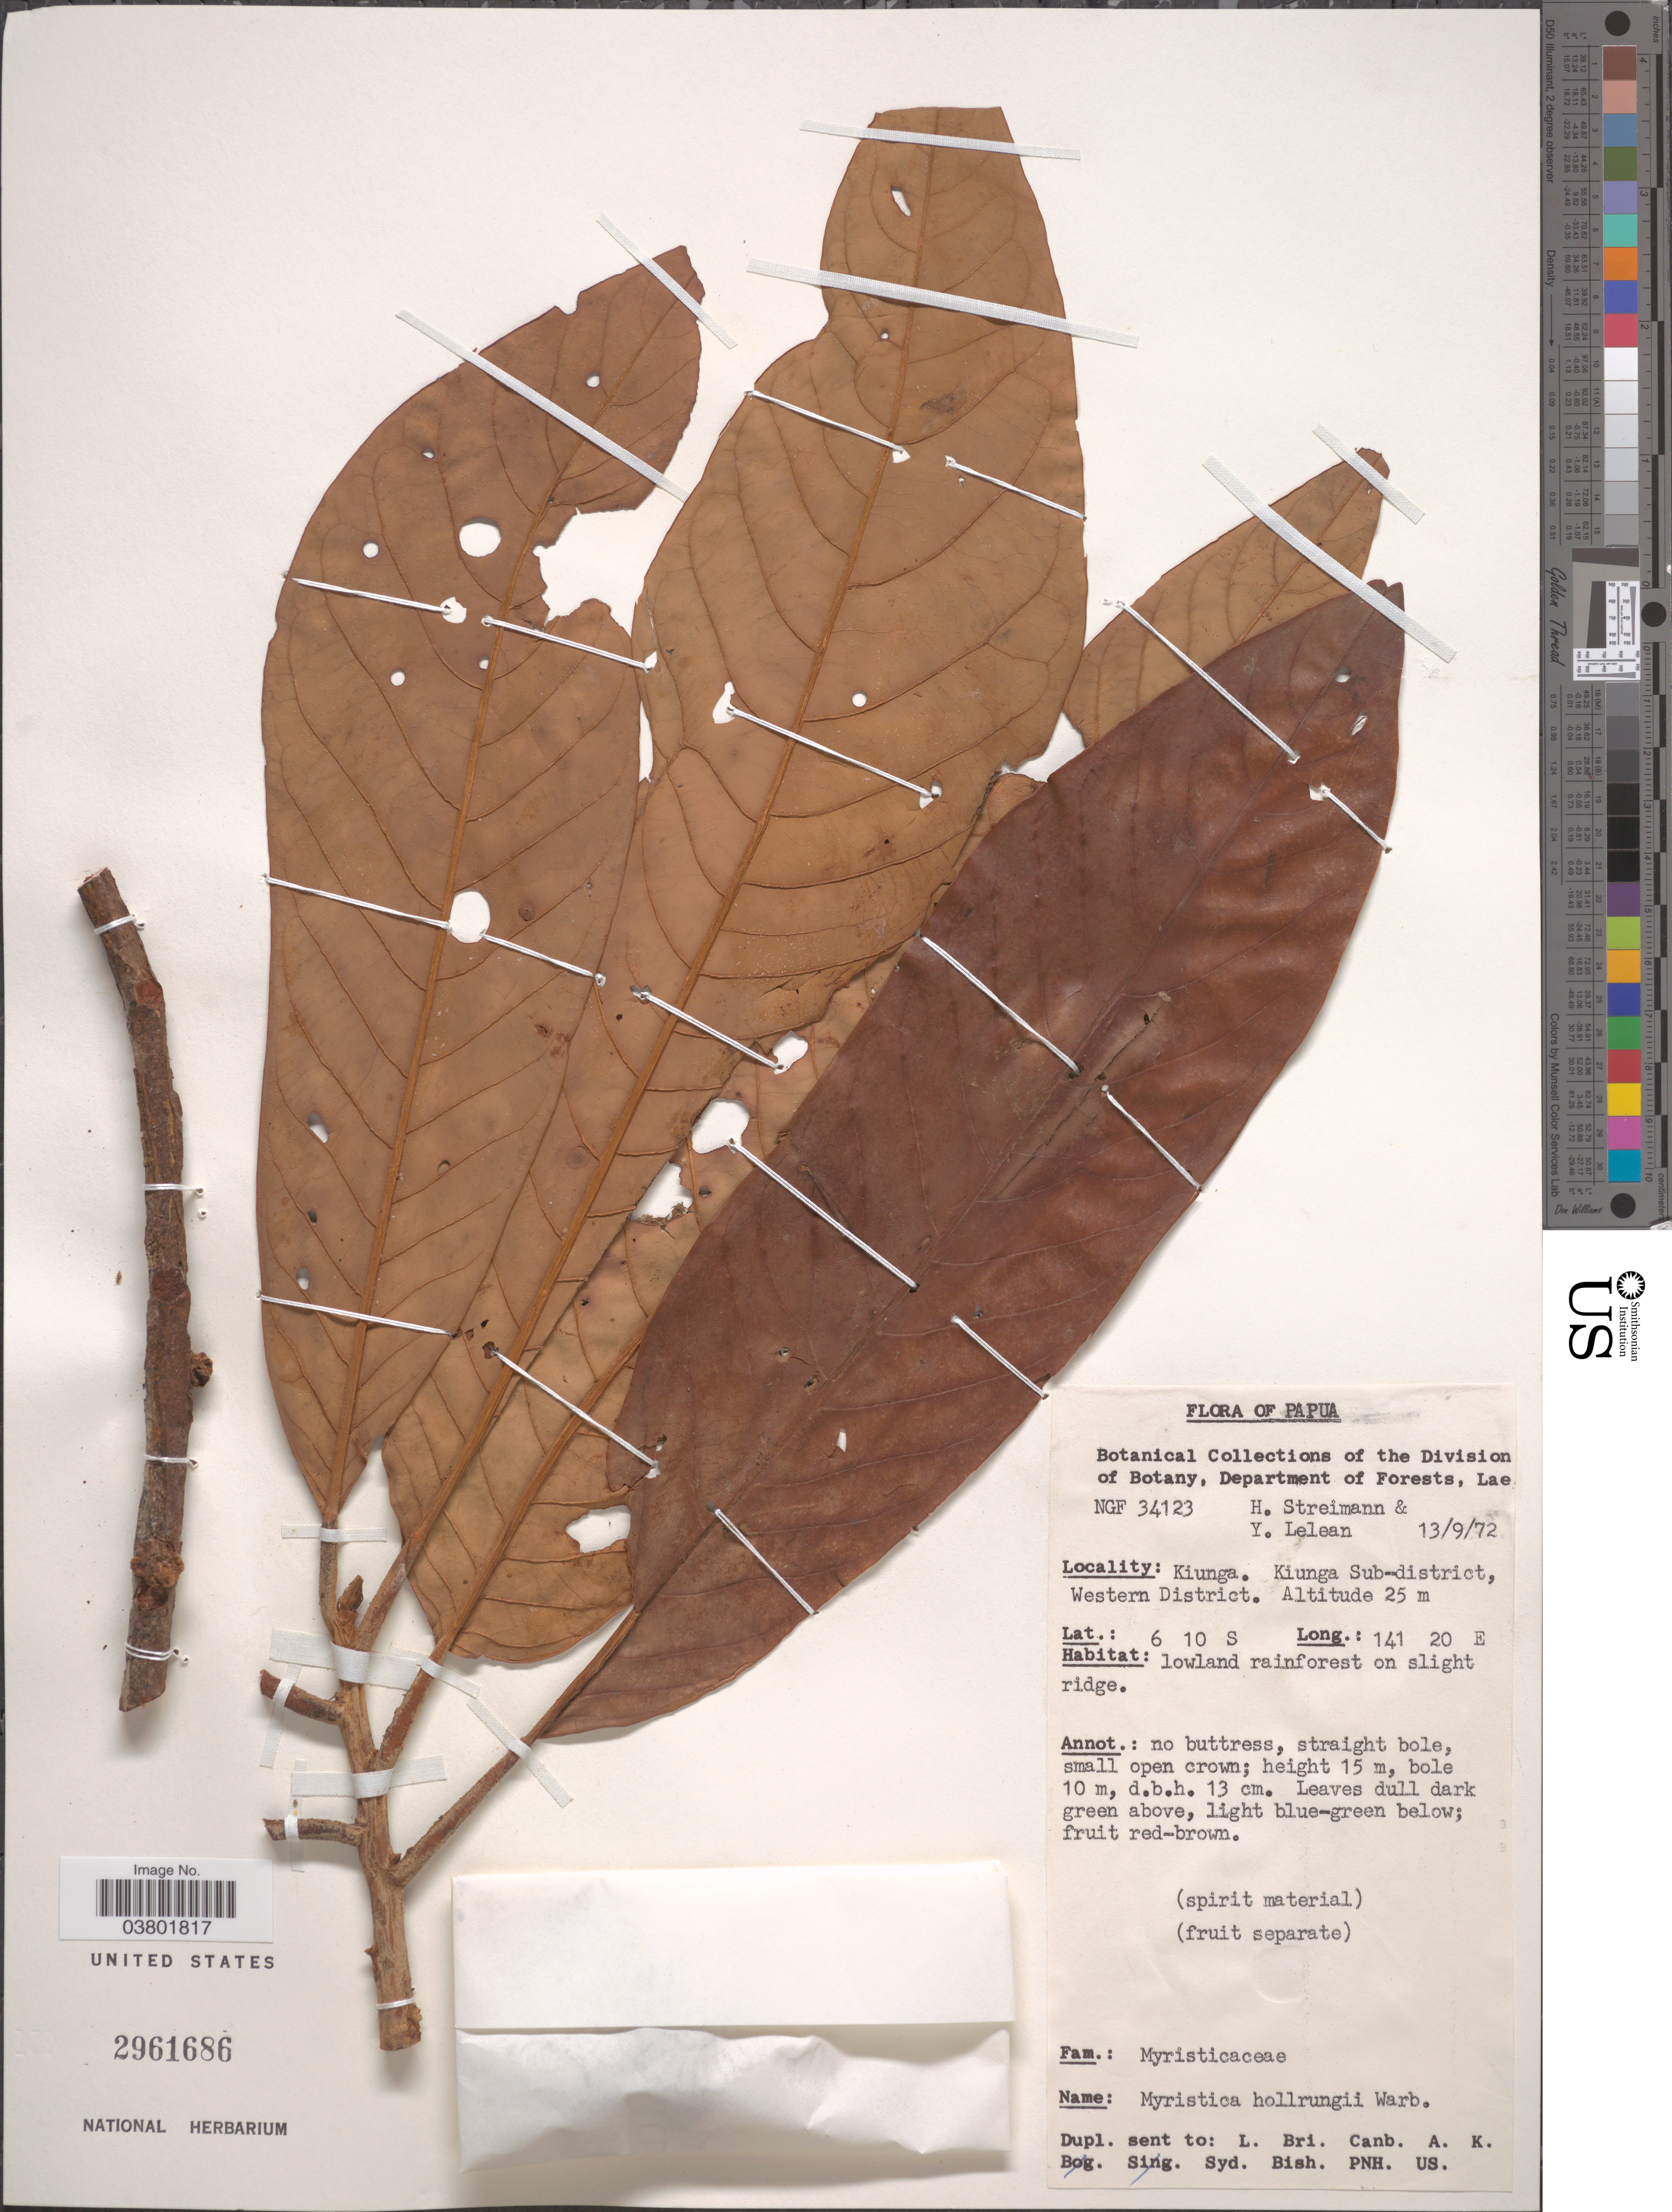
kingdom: Plantae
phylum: Tracheophyta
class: Magnoliopsida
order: Magnoliales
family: Myristicaceae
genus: Myristica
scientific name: Myristica hollrungii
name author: Warb.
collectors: H. Streimann & Y. Lelean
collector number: NGF34123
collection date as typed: Transcribed d/m/y: 13/9/72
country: Papua New Guinea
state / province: Manus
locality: Papua. Kiunga. Kiunga Sub-district, Western District.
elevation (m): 25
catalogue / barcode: US 2961686